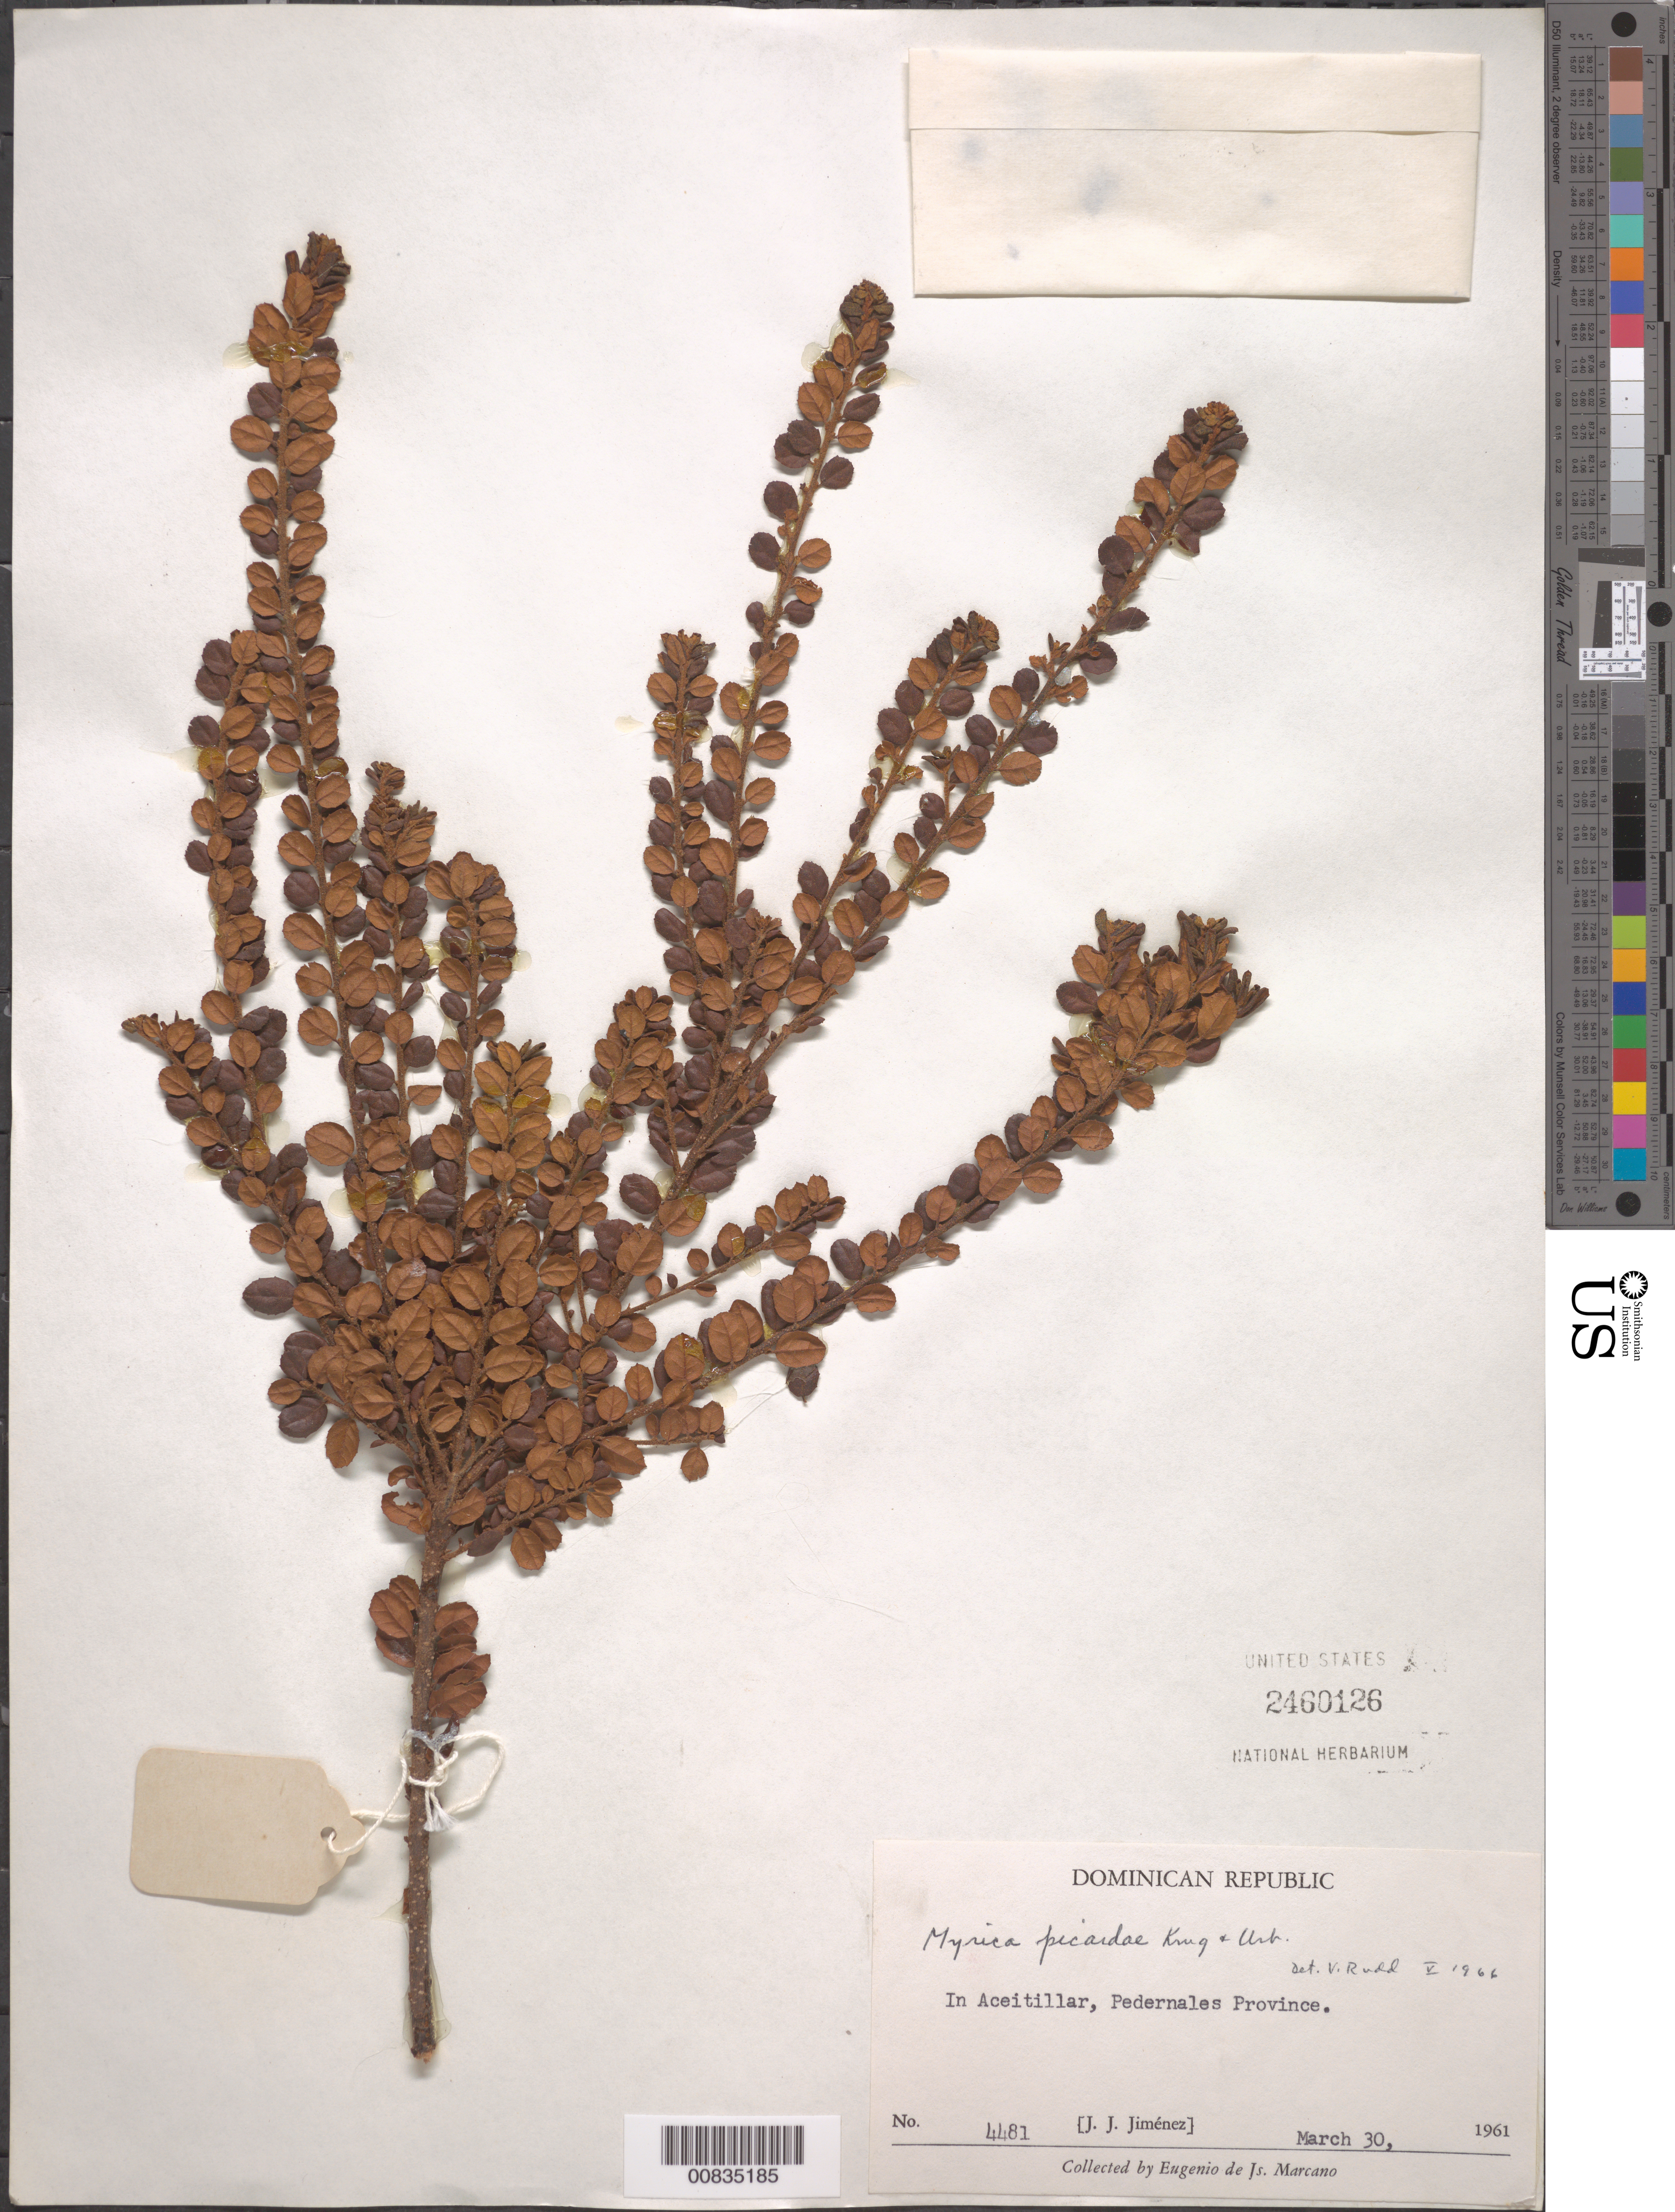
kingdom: Plantae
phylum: Tracheophyta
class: Magnoliopsida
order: Fagales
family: Myricaceae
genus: Morella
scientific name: Morella picardae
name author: (Krug & Urb.) Wilbur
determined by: Strong, Mark T., (BOT), Smithsonian Institution - National Museum of Natural History (UNITED STATES)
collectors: J. J. Jiménez & E. J. Marcano F.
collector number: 4481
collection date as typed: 30 Mar 1961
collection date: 1961-03-30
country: Dominican Republic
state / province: Pedernales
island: Hispaniola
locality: Aceitillar.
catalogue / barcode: US 2460126